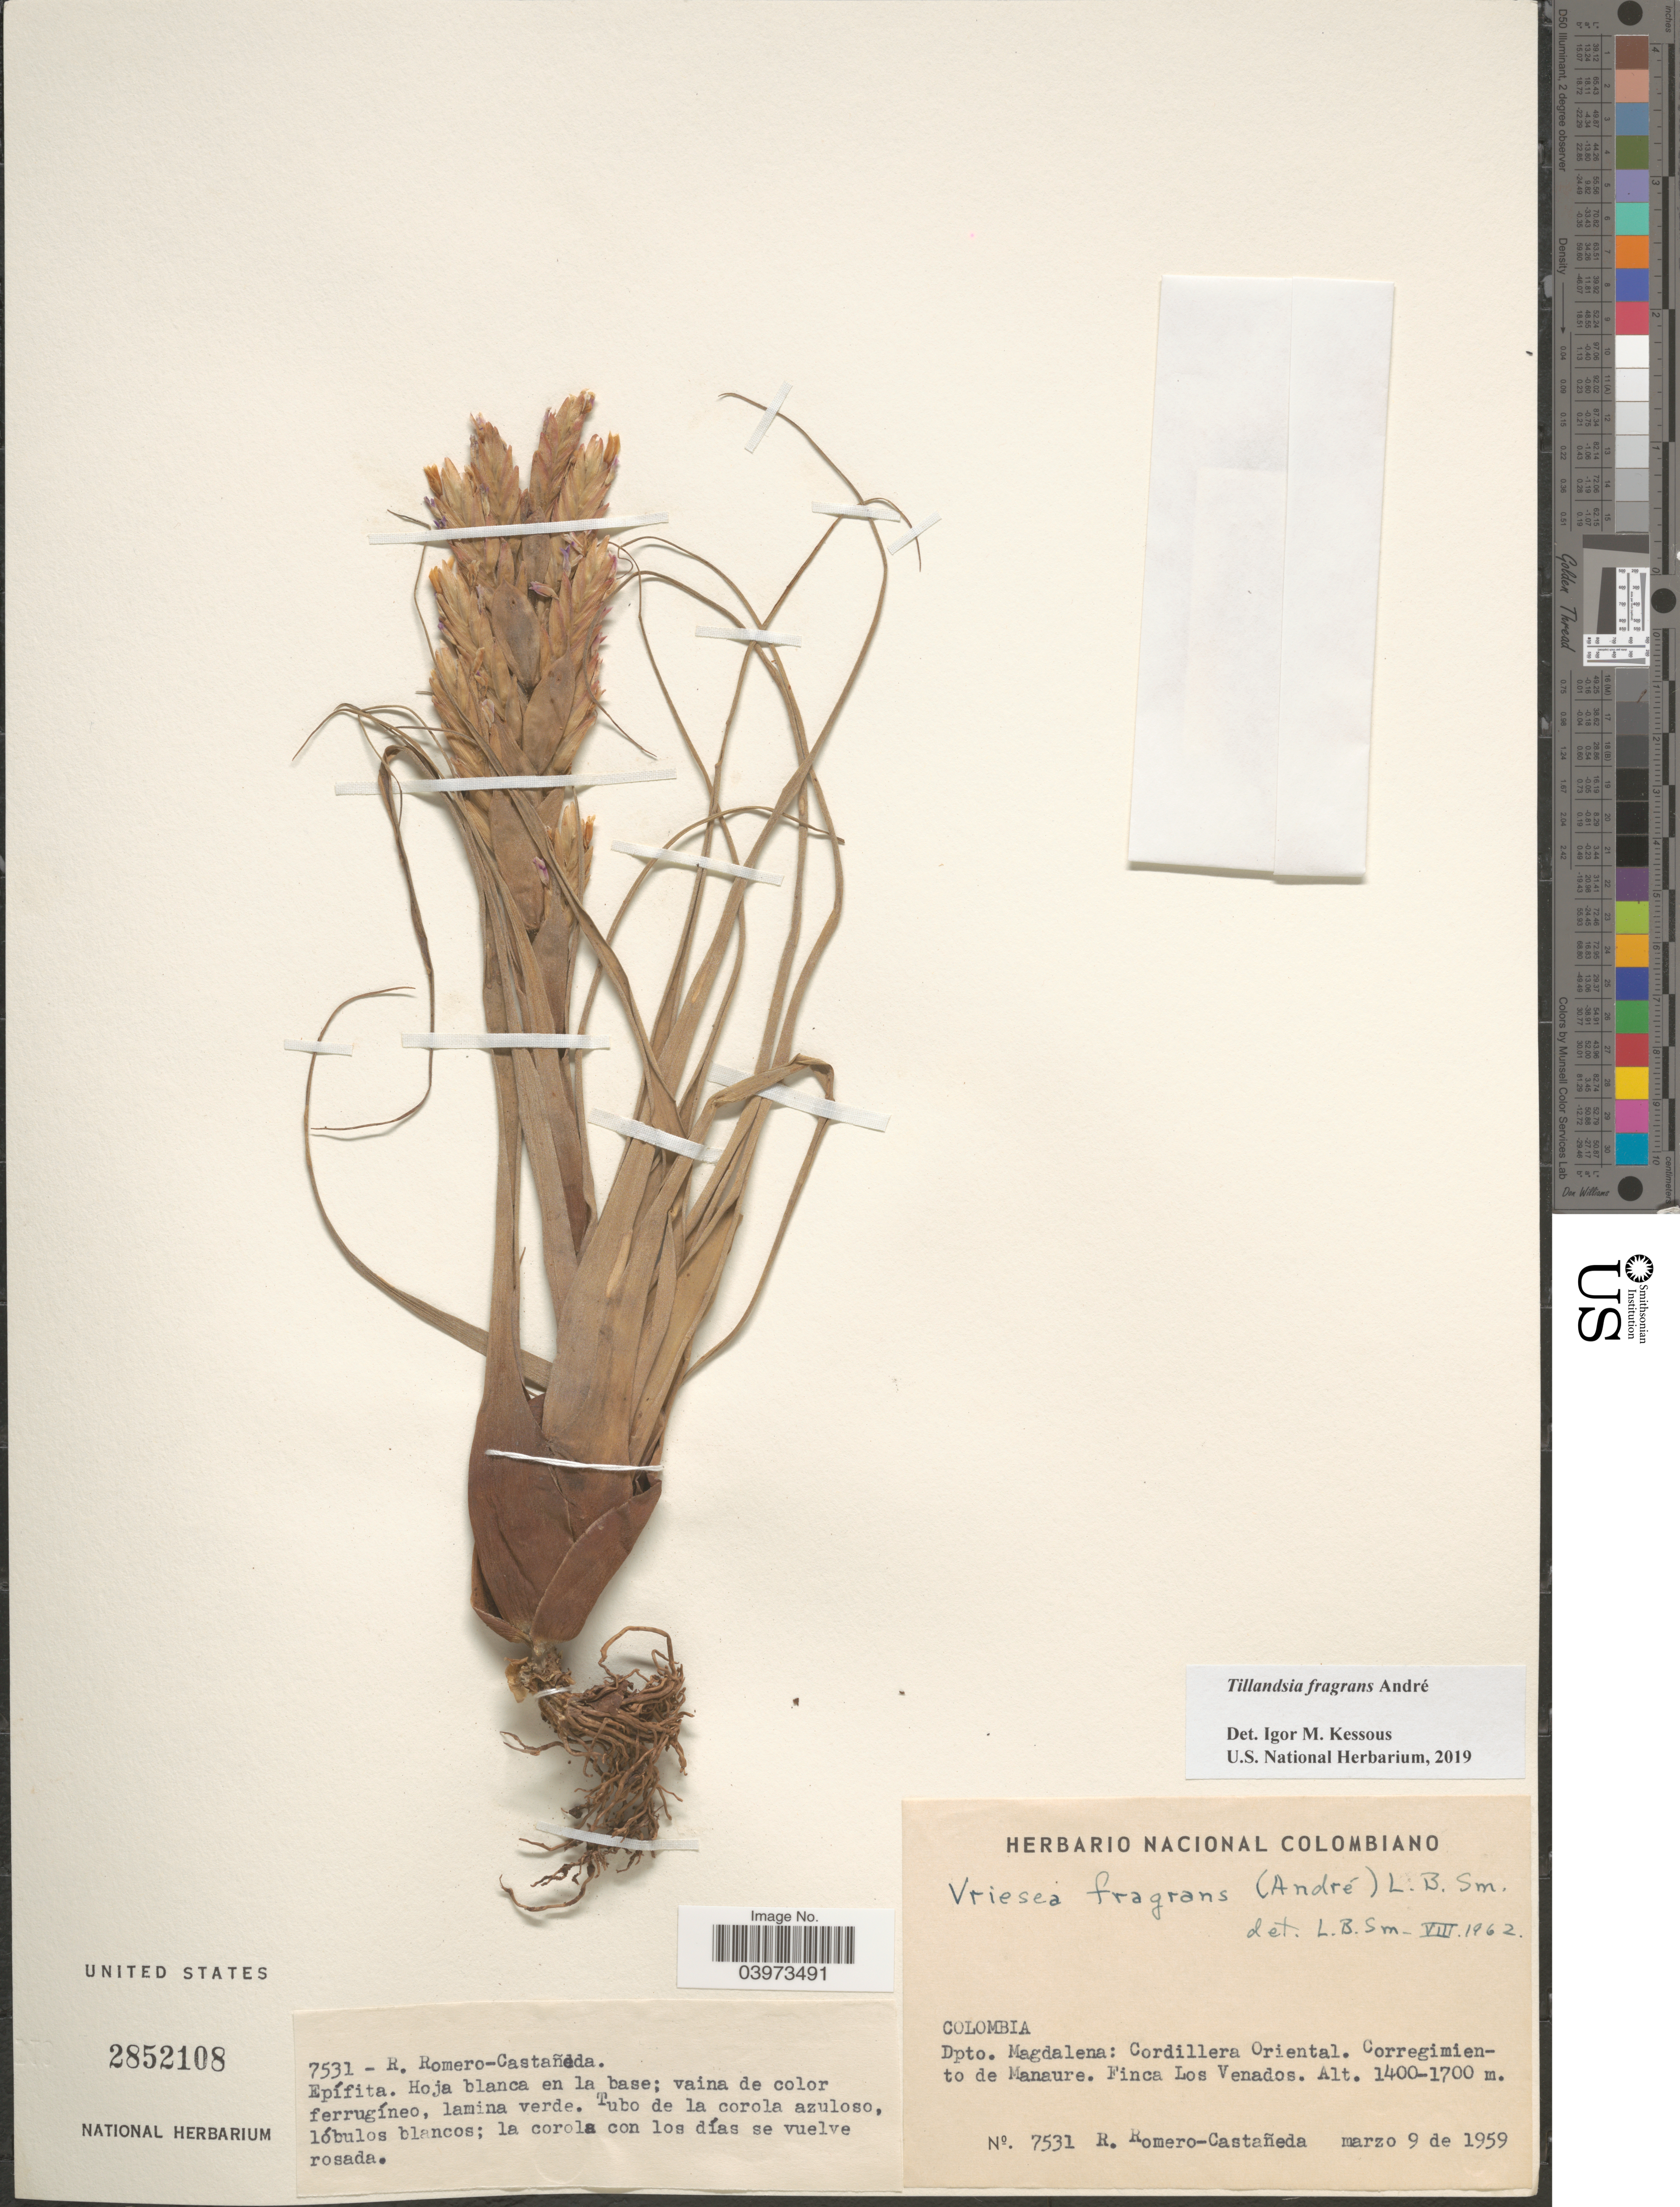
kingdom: Plantae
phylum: Tracheophyta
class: Liliopsida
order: Poales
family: Bromeliaceae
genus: Tillandsia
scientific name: Tillandsia fragrans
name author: André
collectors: R. Romero Castañeda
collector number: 7531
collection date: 1959-03-09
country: Colombia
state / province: Magdalena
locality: Dpto. Magdalena: Cordillera Oriental. Corregimiento de Manaure.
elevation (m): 1400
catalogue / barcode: US 2852108